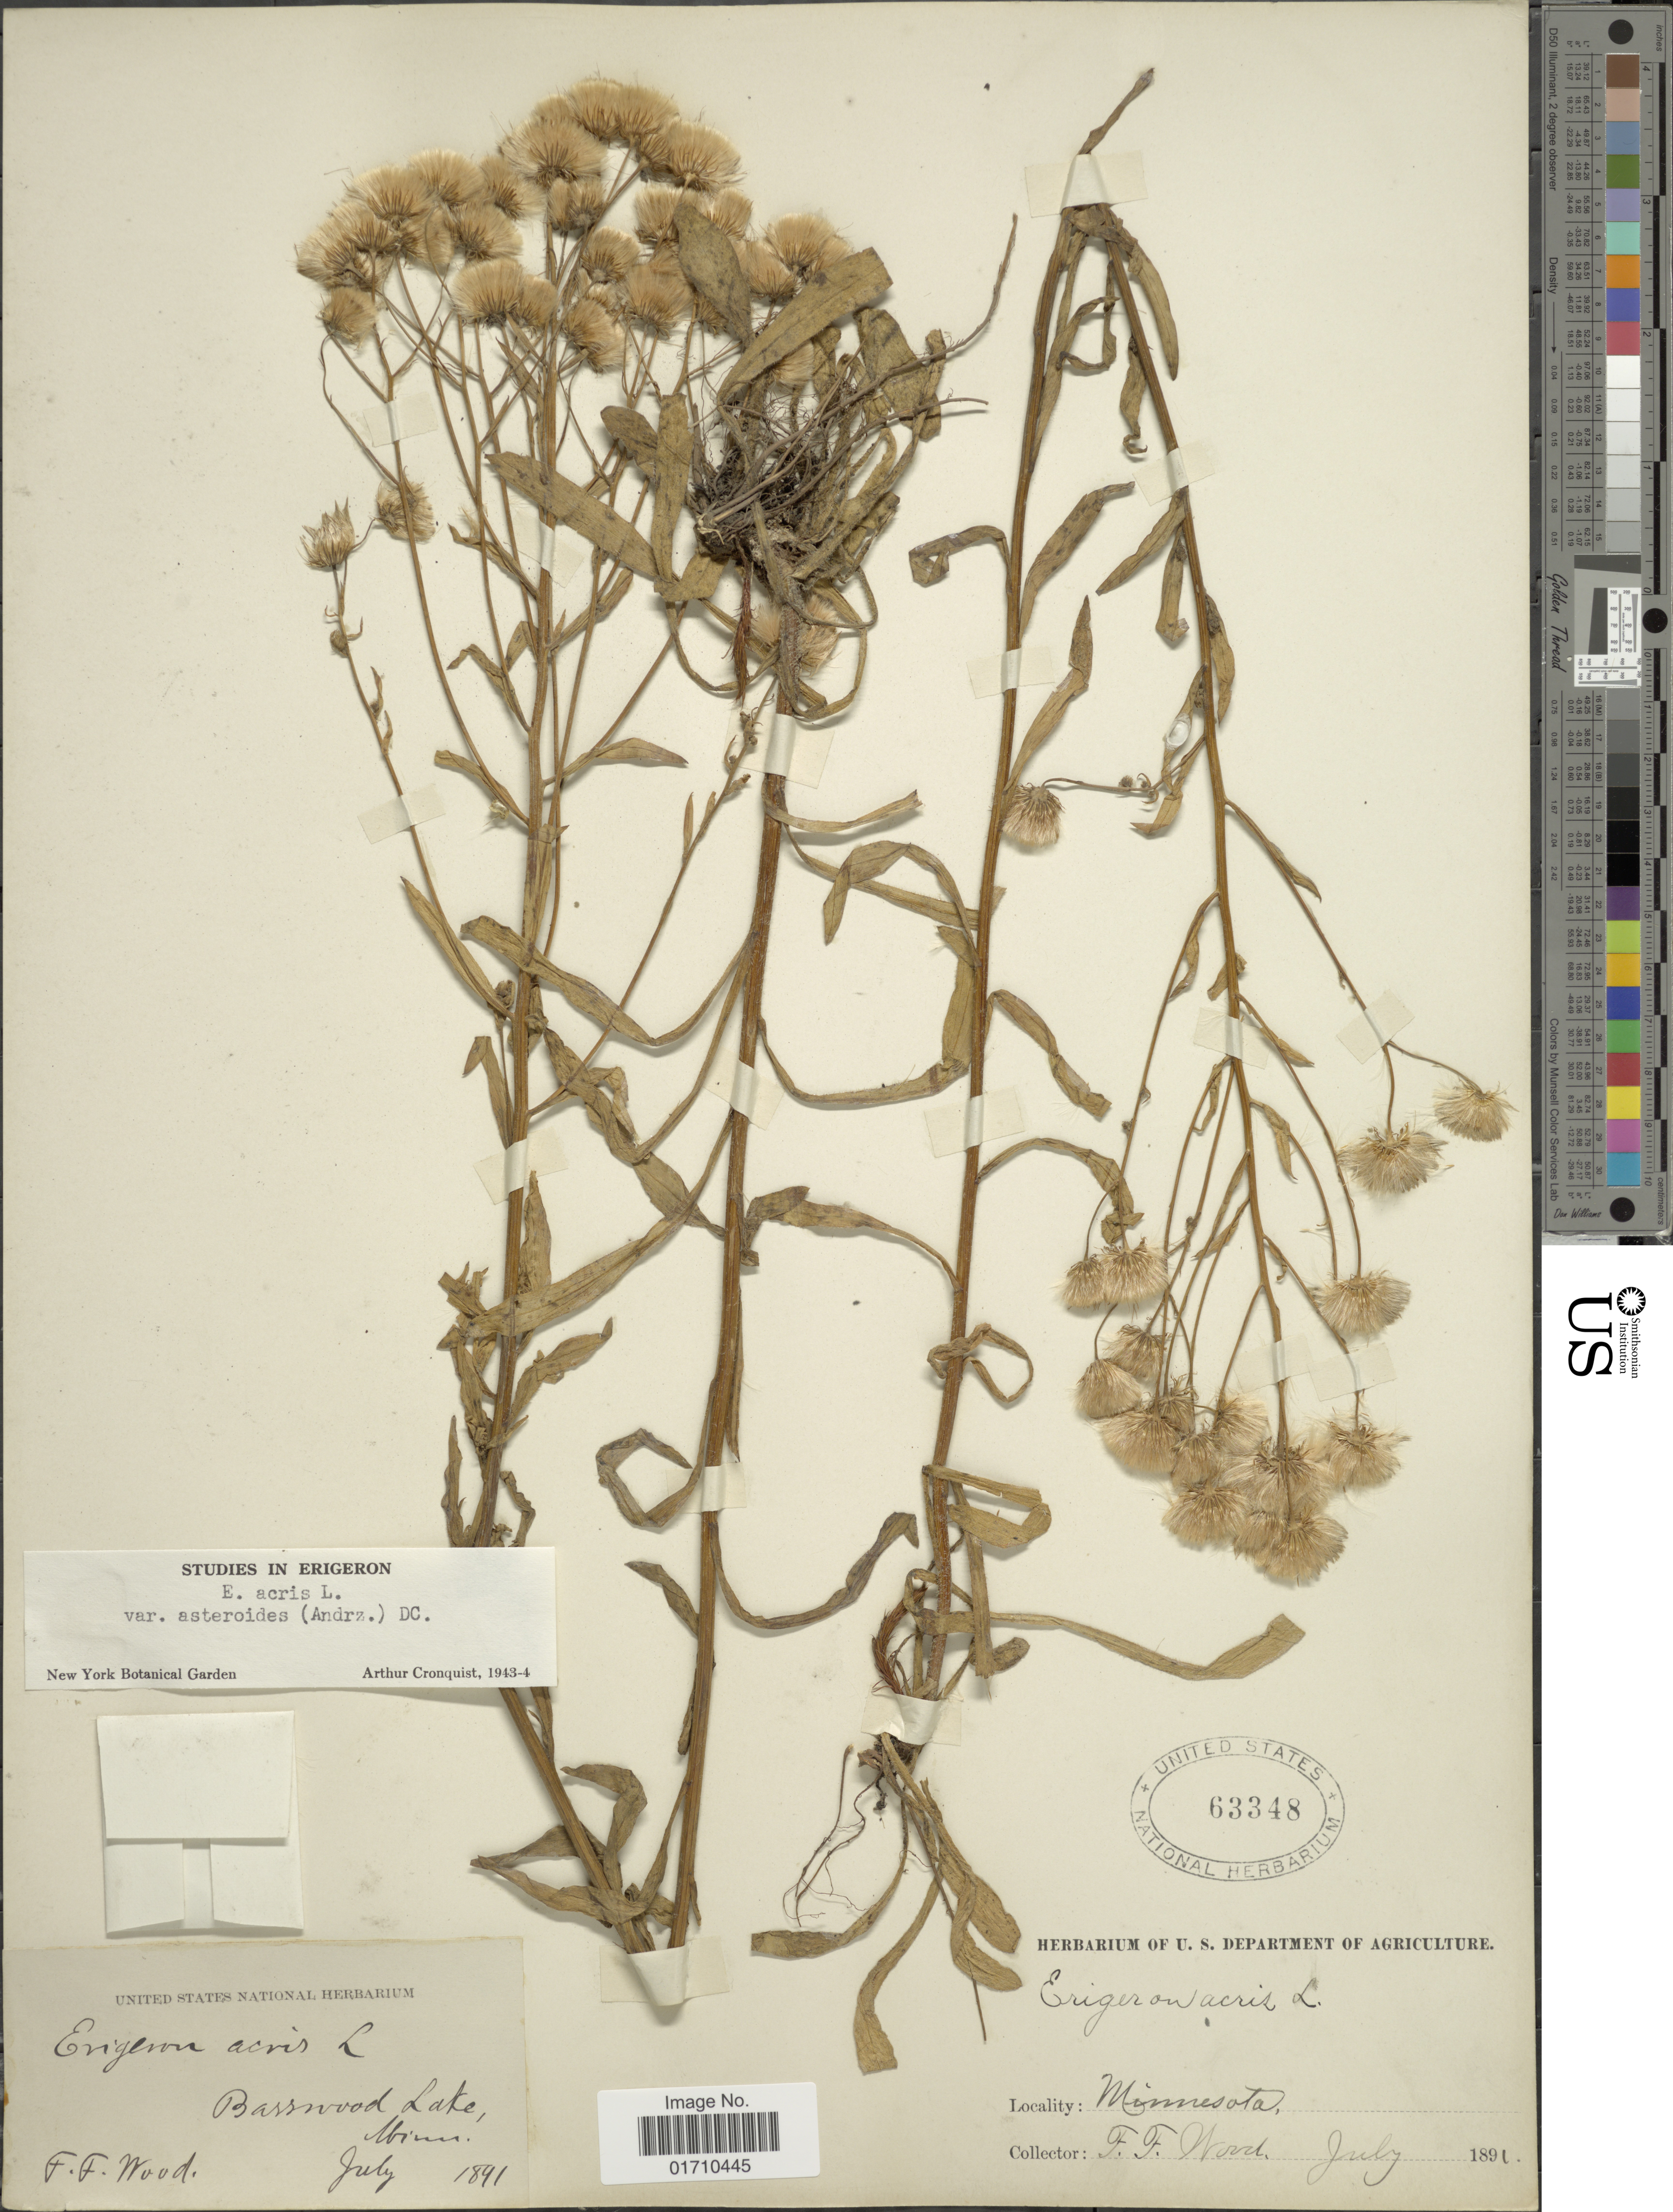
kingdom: Plantae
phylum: Tracheophyta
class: Magnoliopsida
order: Asterales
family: Asteraceae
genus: Erigeron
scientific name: Erigeron acris var. asteroides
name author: (Andrz.) DC.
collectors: F. Wood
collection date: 1891-07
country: United States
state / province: Minnesota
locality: Barrwood Lake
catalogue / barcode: US 63348